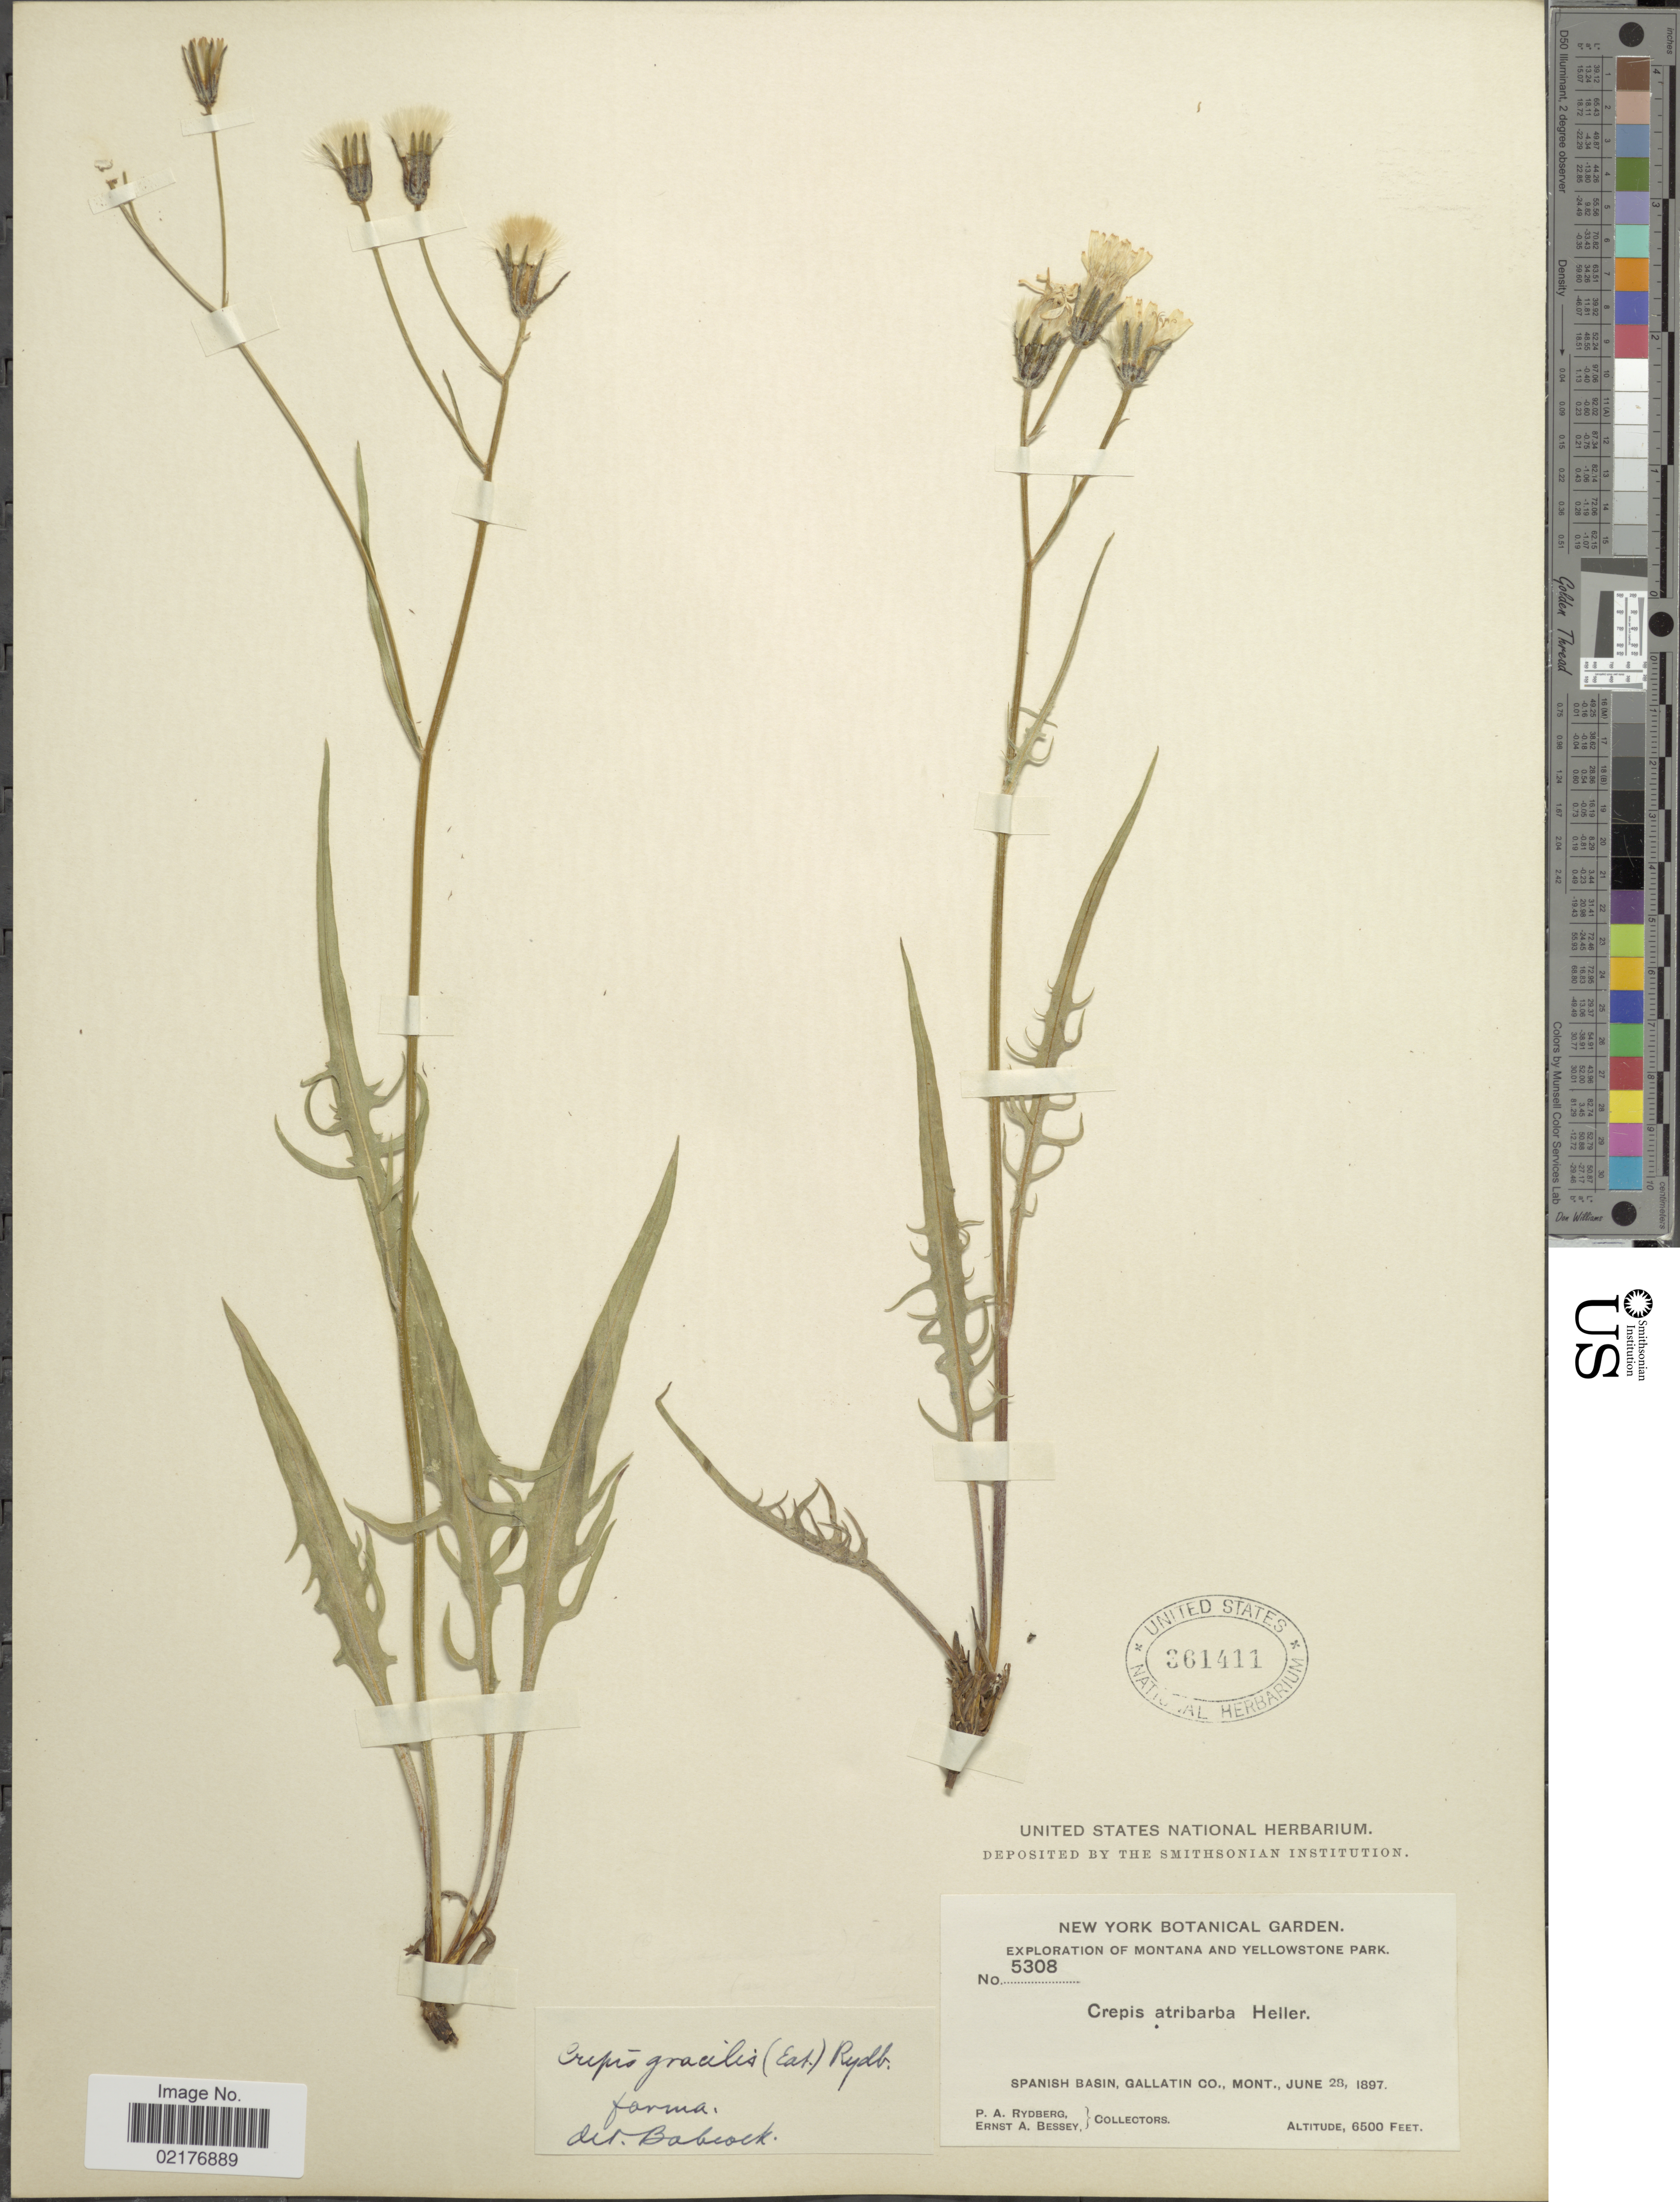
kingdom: Plantae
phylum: Tracheophyta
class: Magnoliopsida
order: Asterales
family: Asteraceae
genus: Crepis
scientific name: Crepis atribarba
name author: A. Heller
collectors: P. A. Rydberg & E. A. Bessey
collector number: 5308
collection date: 1897-06-28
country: United States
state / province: Montana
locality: Spanish Basin, Gallatin Co., Mont.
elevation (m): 1981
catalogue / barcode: US 361411